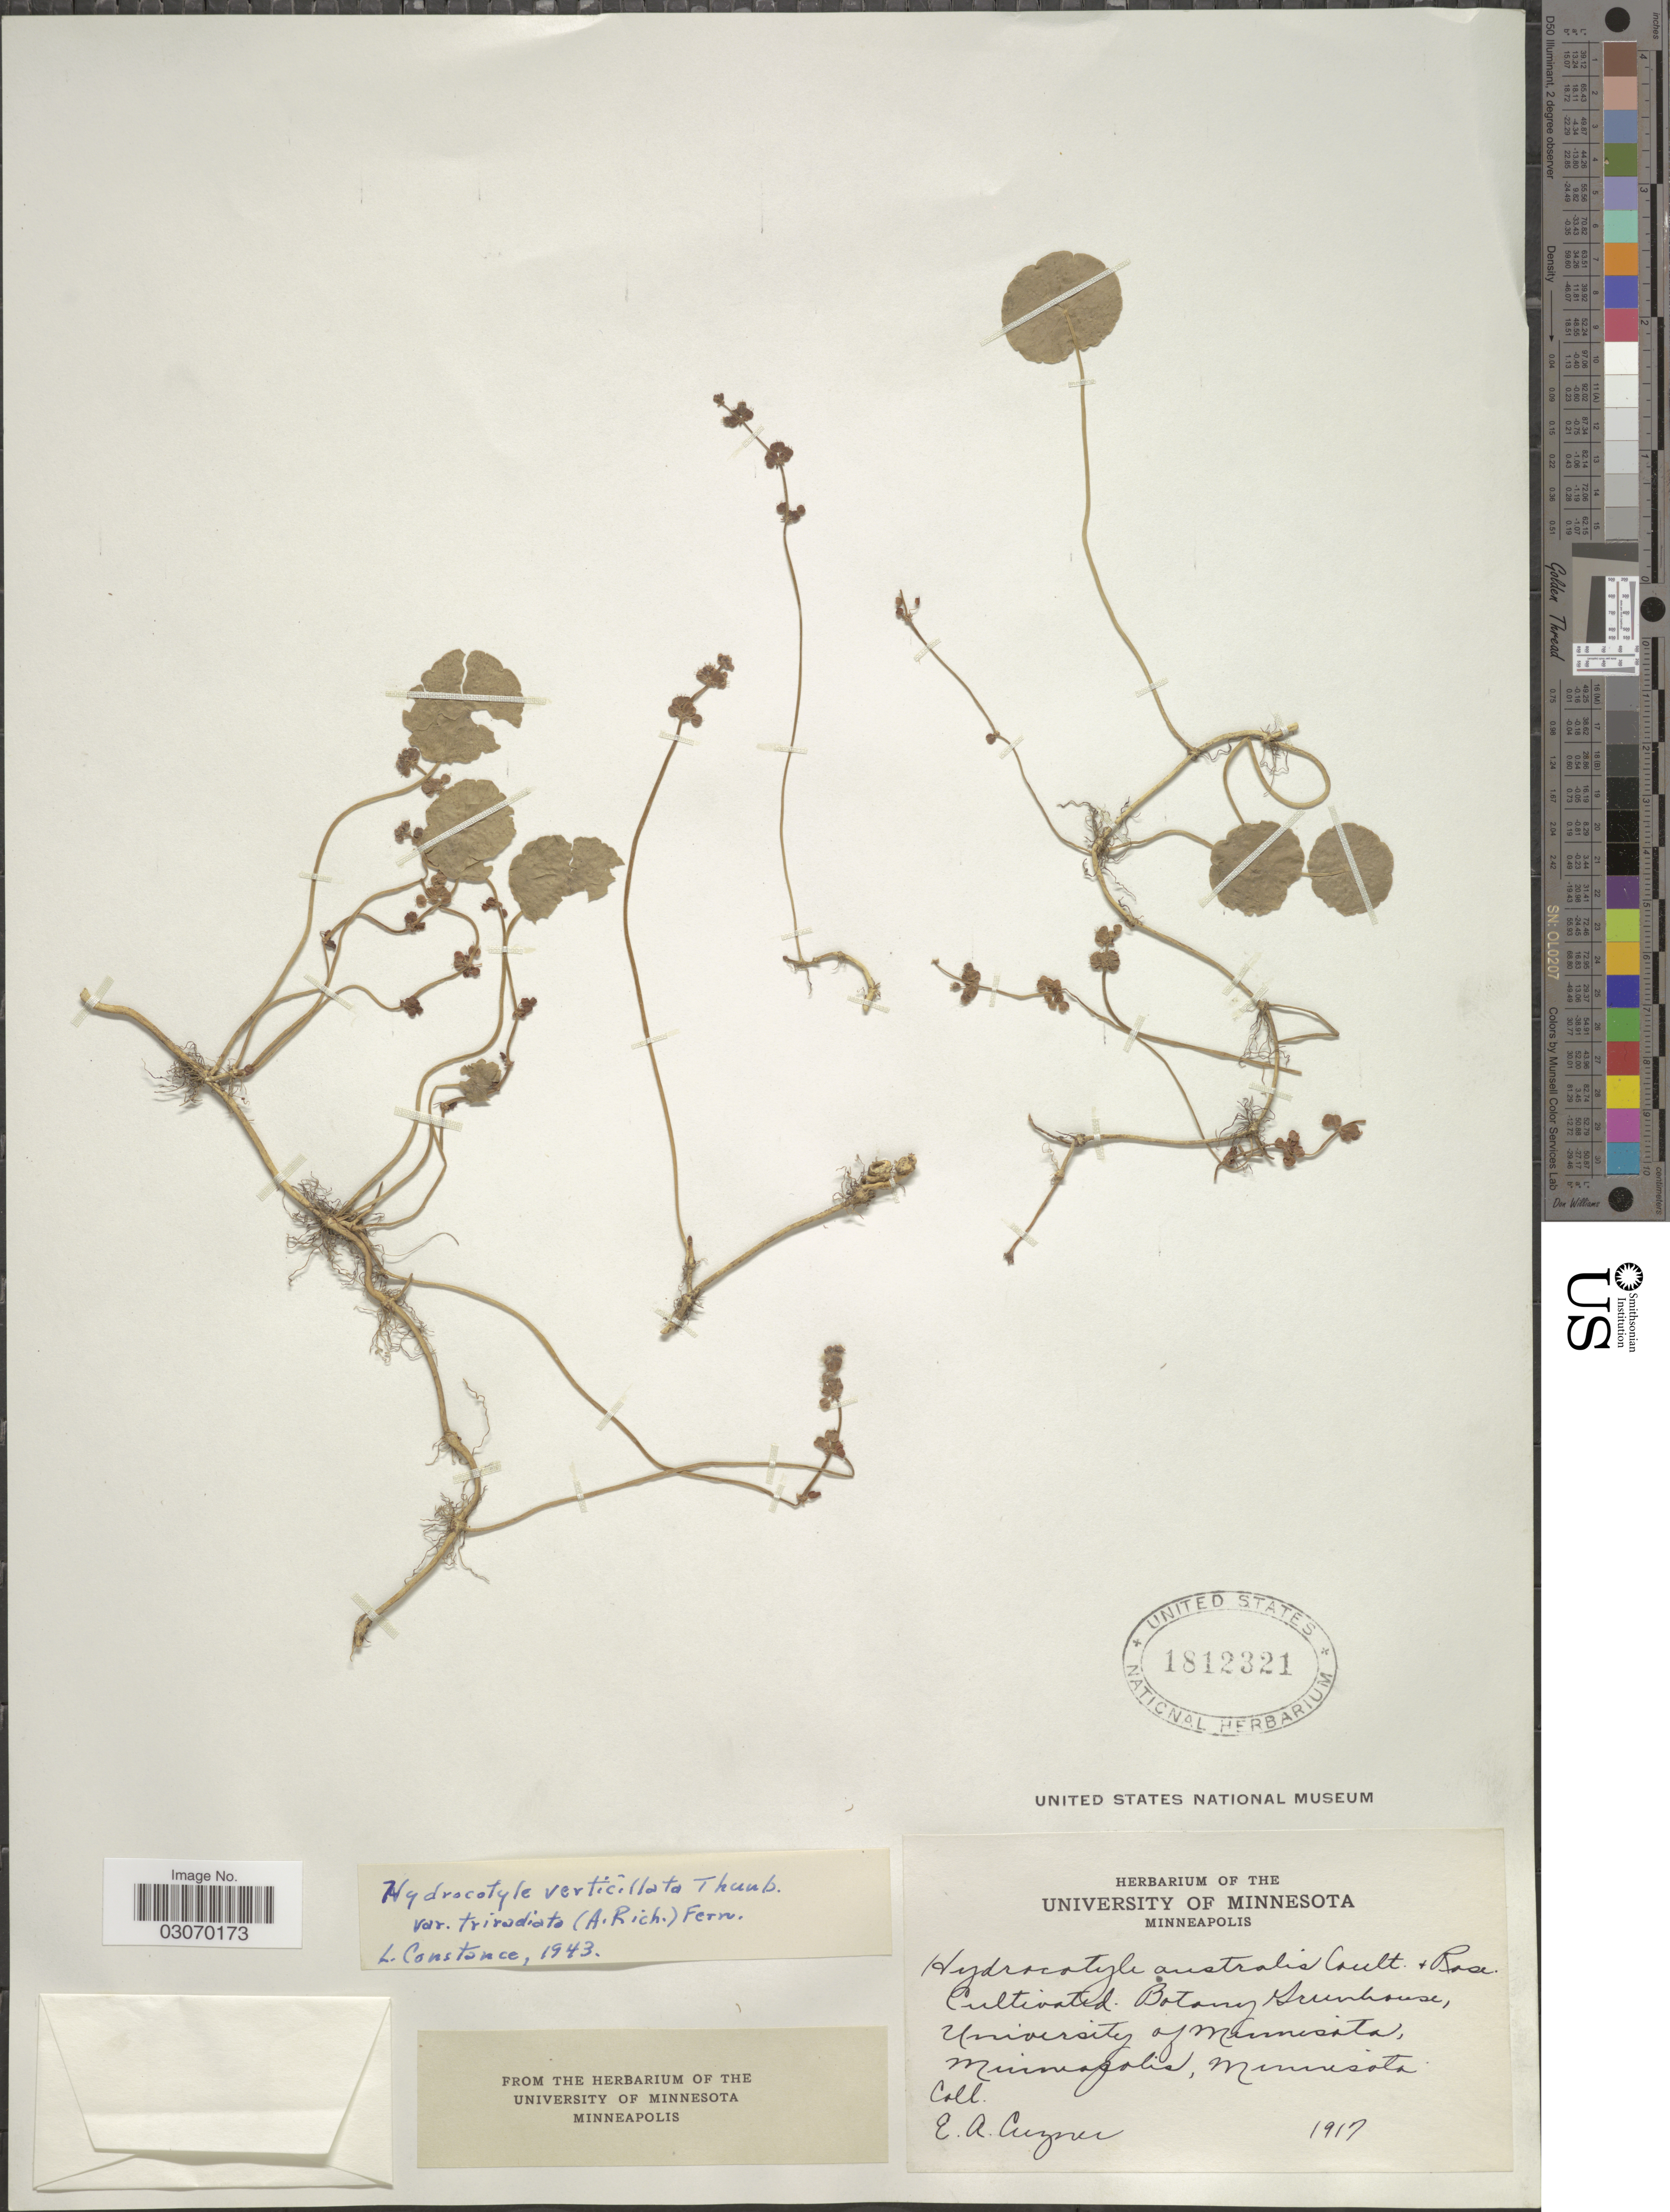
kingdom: Plantae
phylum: Tracheophyta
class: Magnoliopsida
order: Apiales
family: Araliaceae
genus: Hydrocotyle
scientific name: Hydrocotyle verticillata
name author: Thunb.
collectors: E. Cuzner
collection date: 1917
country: United States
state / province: Minnesota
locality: Botany Greenhouse, University of Minnesota, Minneapolis.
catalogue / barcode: US 1812321